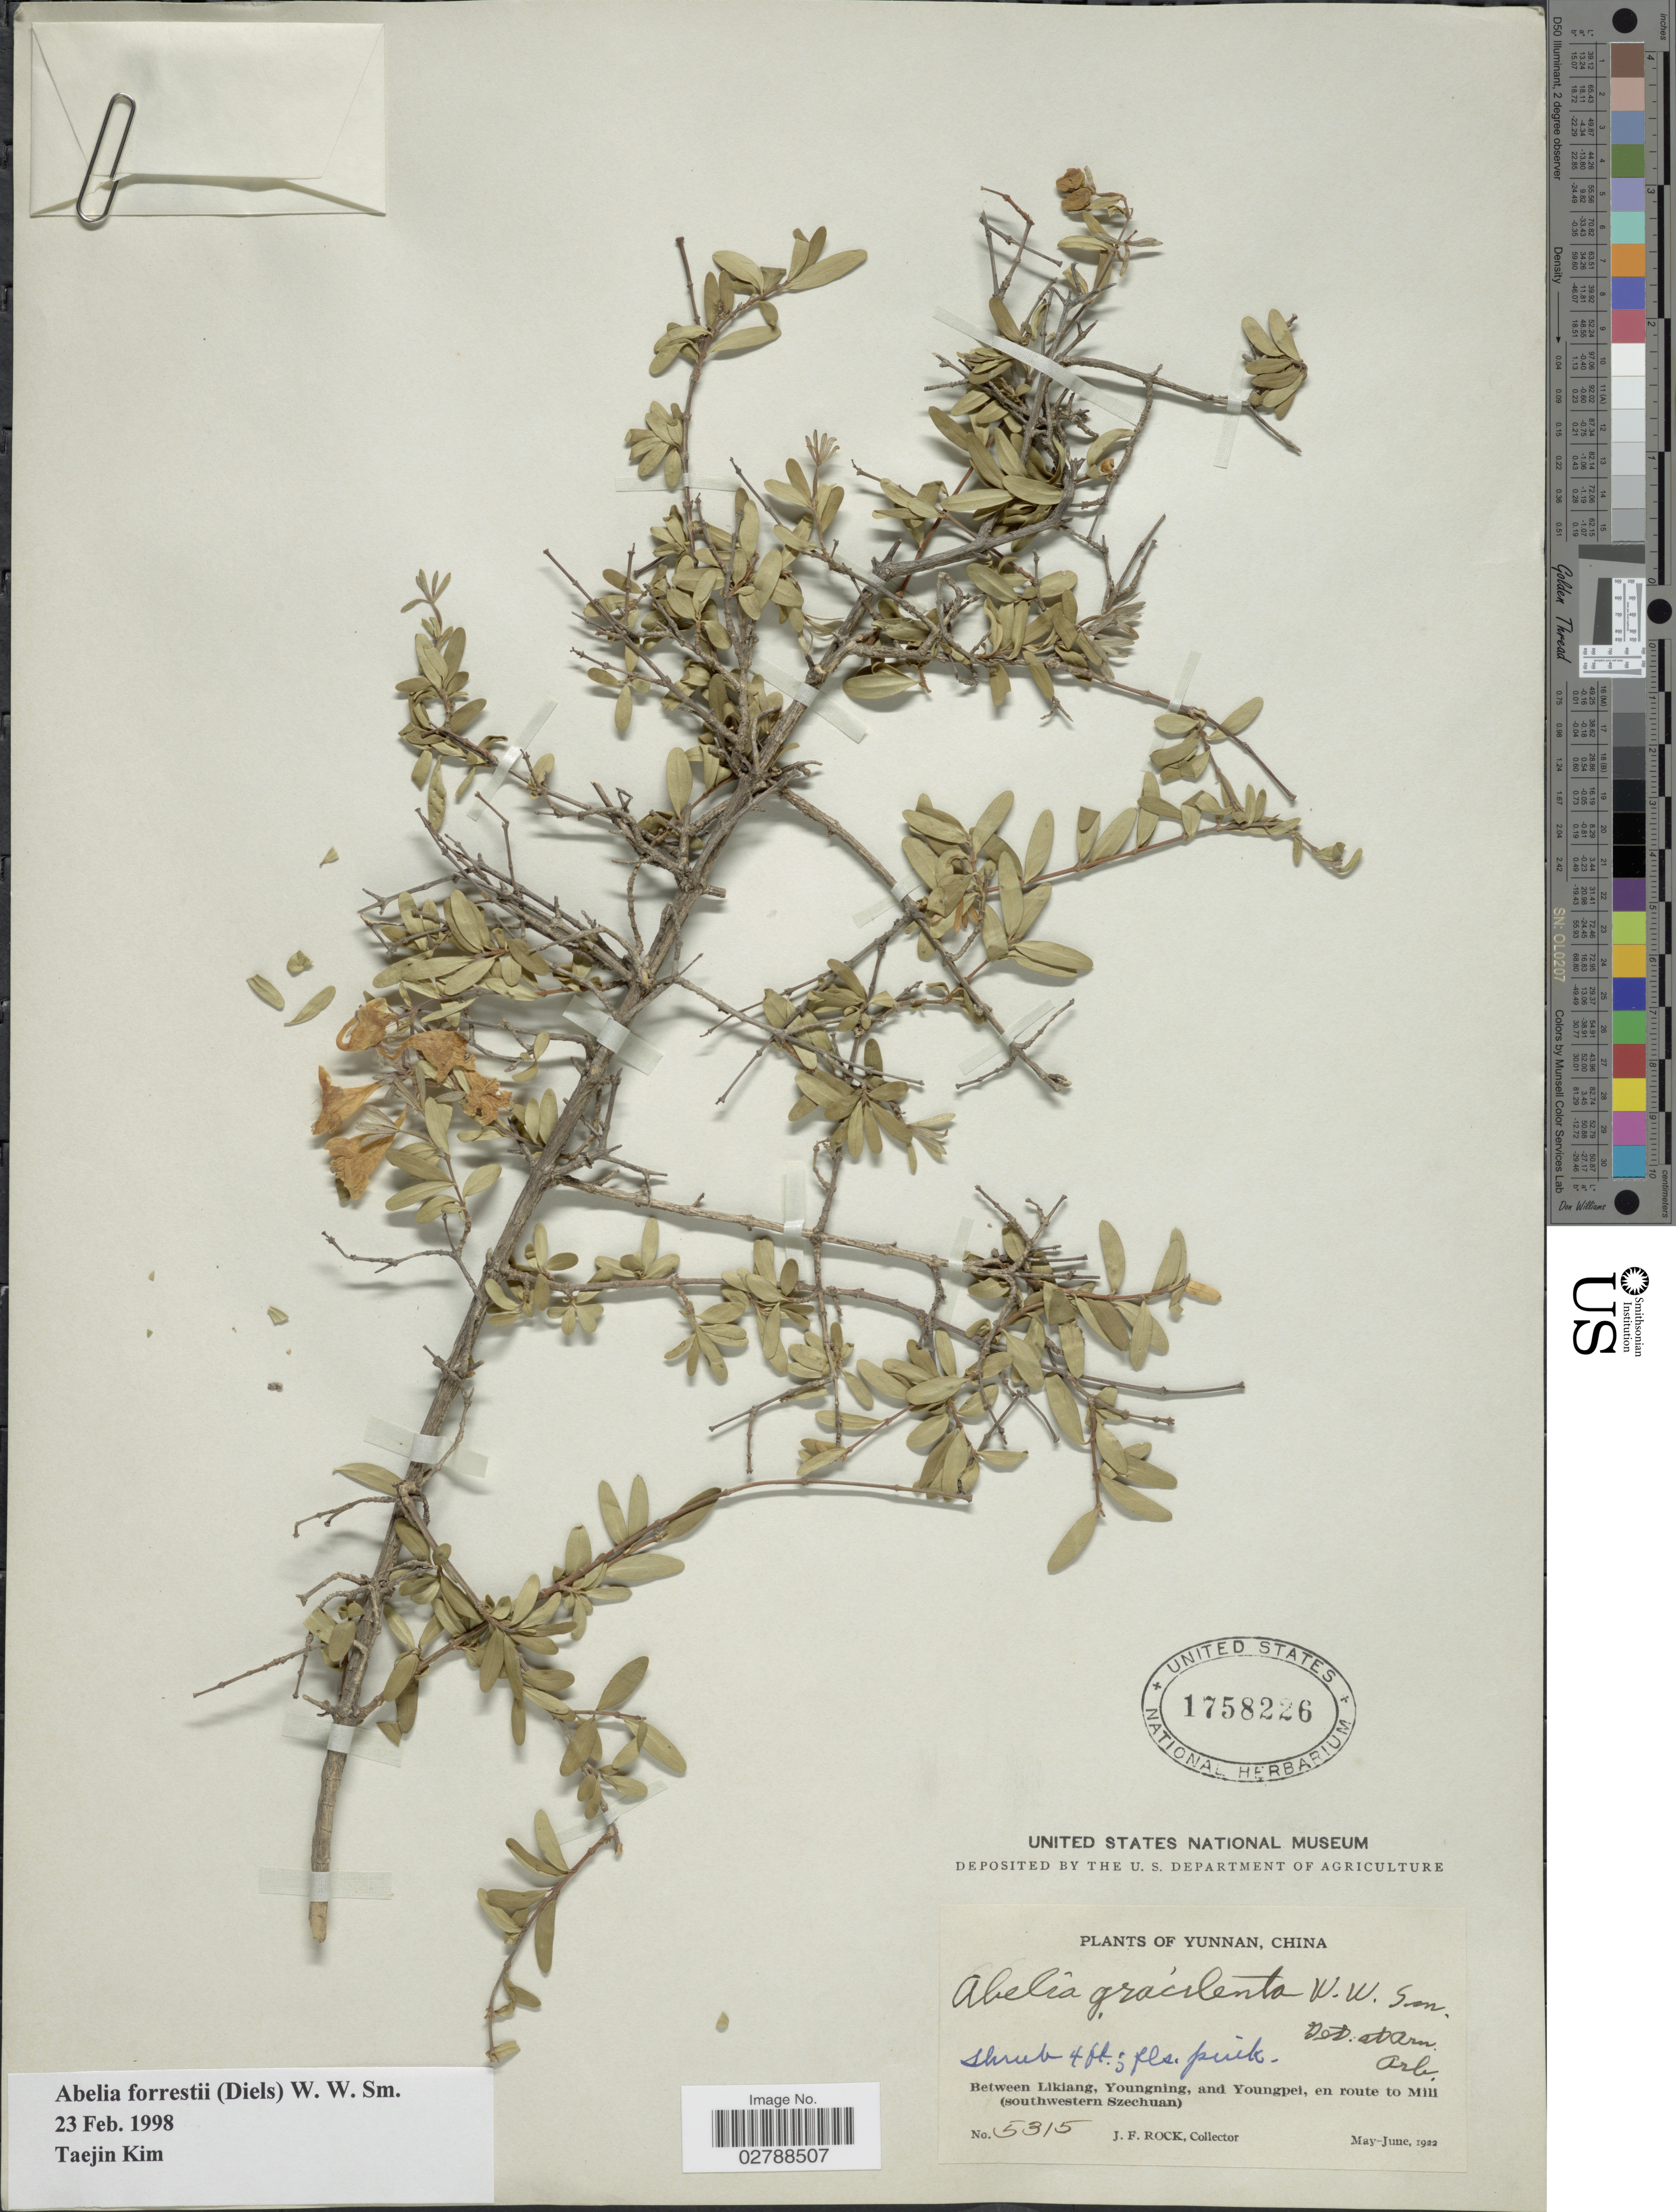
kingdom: Plantae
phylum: Tracheophyta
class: Magnoliopsida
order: Dipsacales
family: Caprifoliaceae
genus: Abelia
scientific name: Abelia forrestii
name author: (Diels) W.W. Sm.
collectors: J. Rock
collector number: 5315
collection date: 1922-05/1922-06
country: China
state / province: Yunnan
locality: Between Likiang, Youngning, and Youngpei, en route to Mili (southwestern Szechuan).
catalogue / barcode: US 1758226